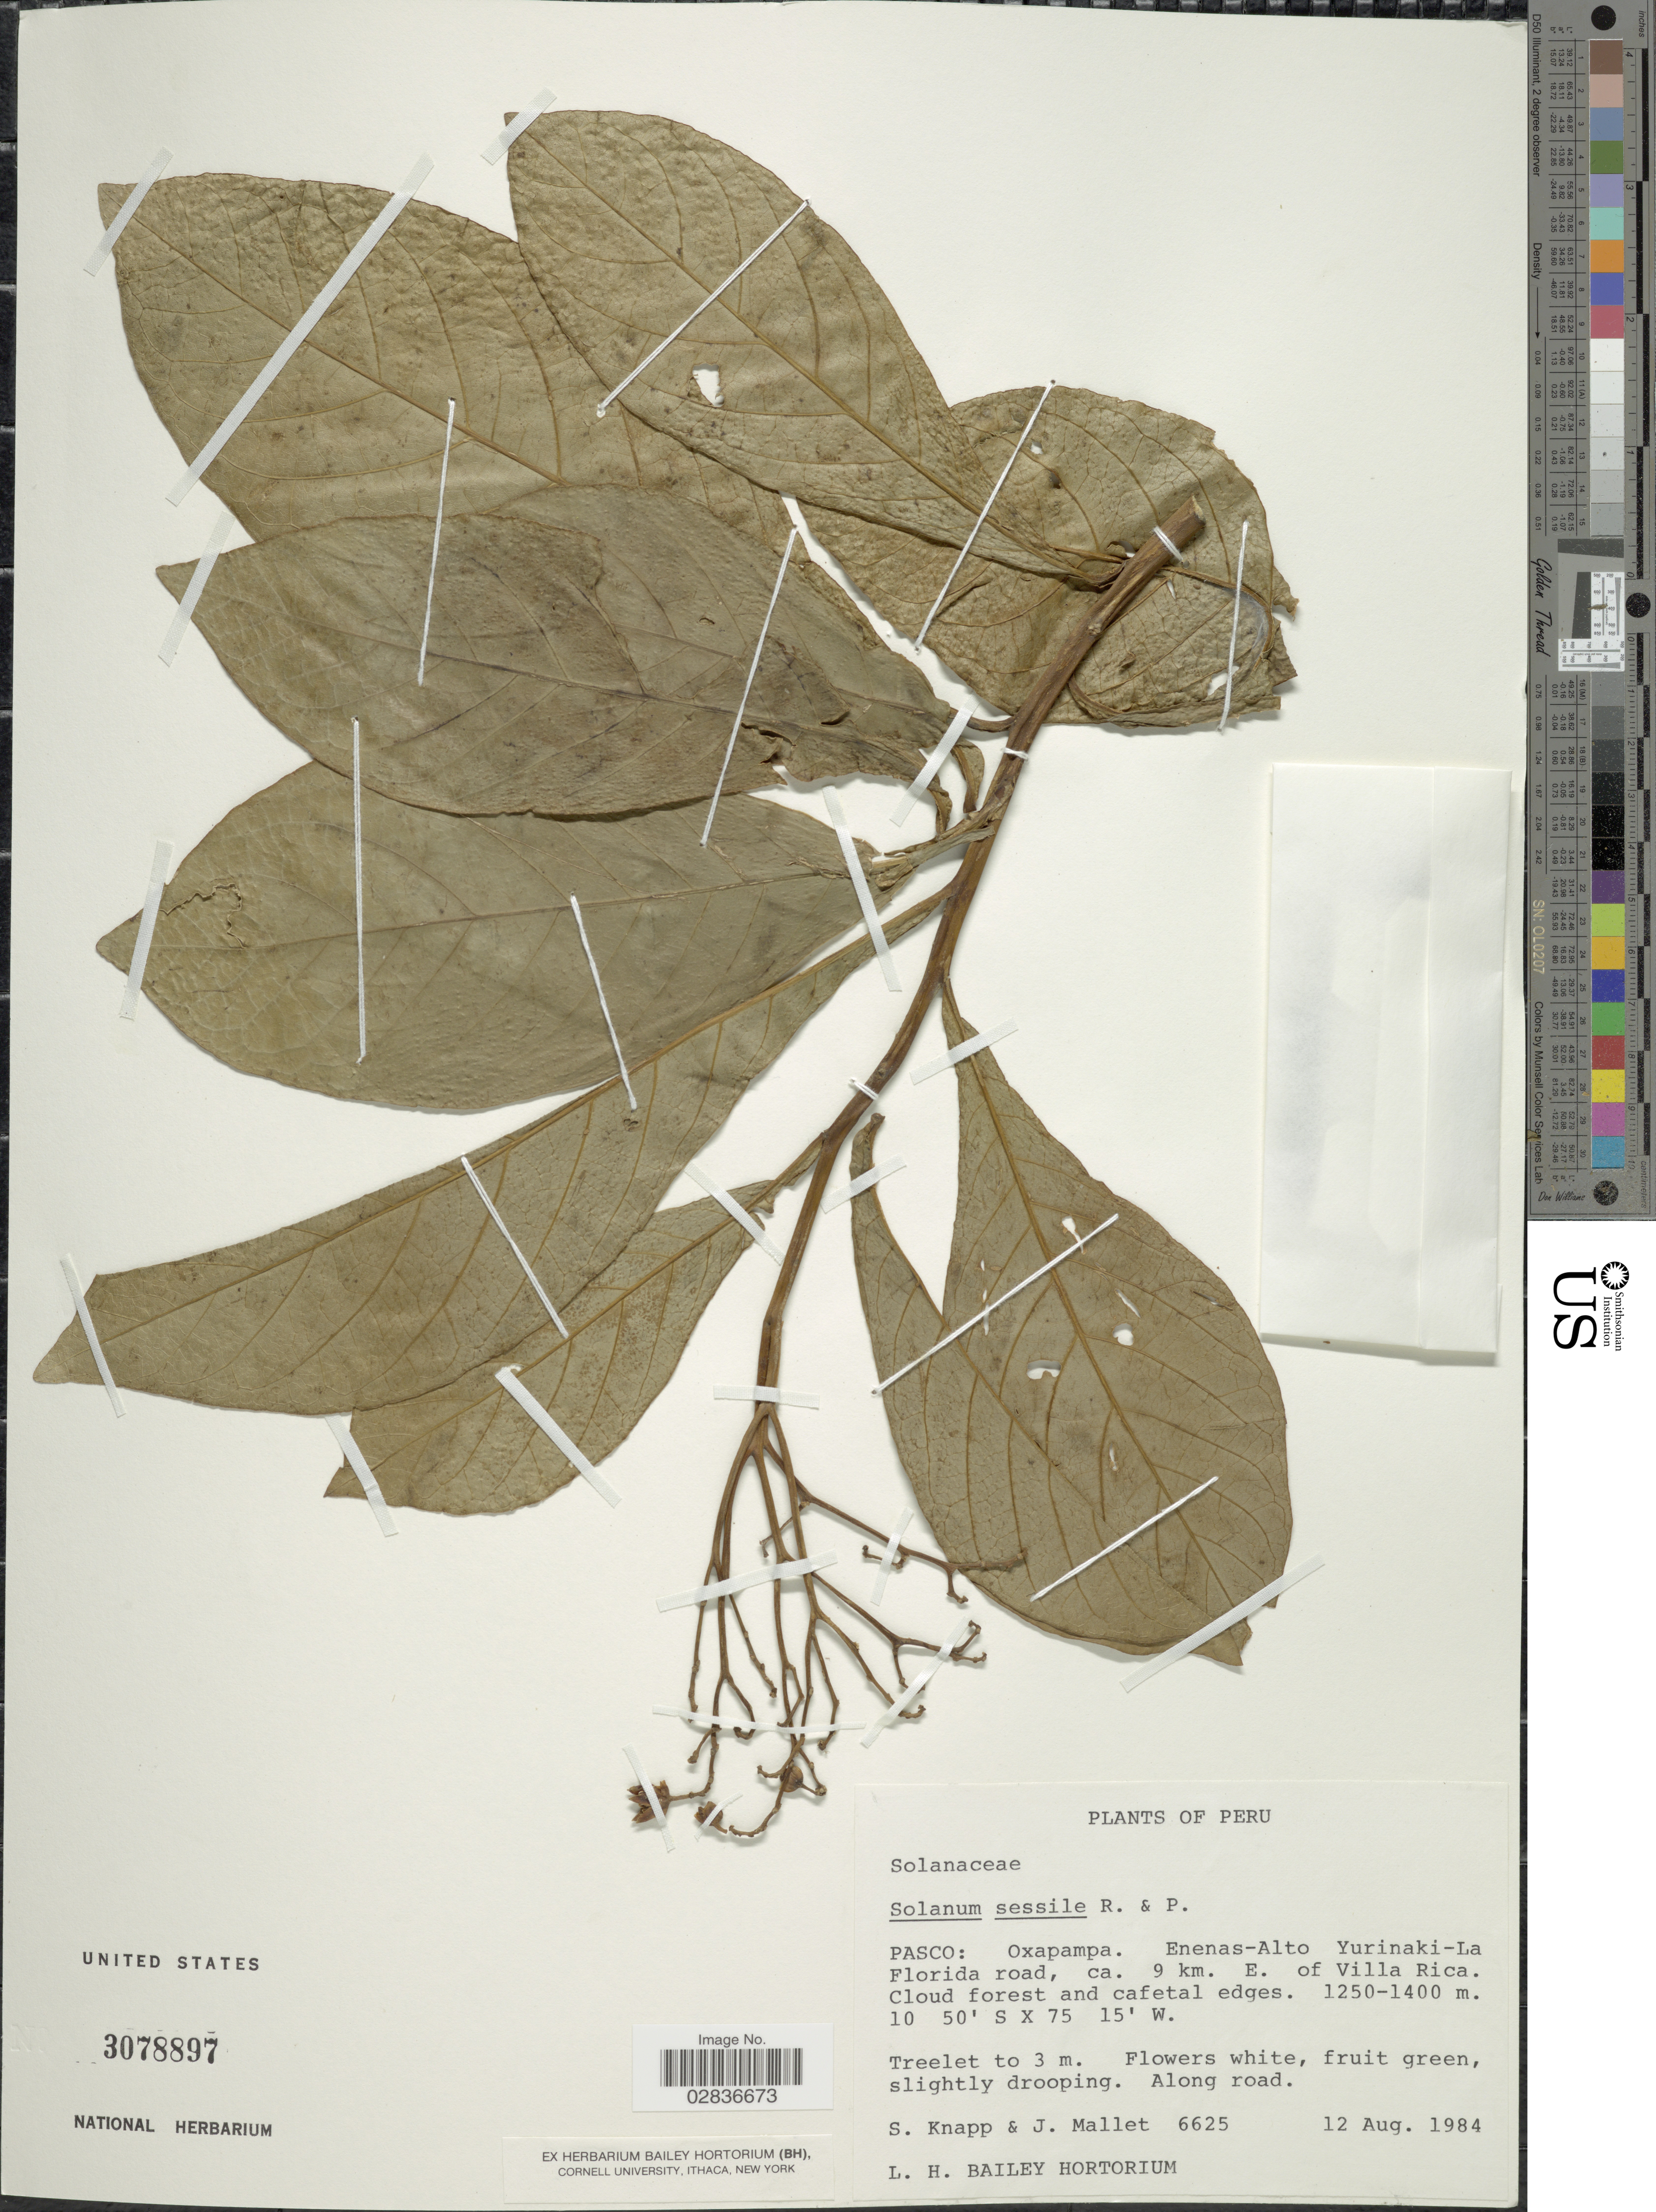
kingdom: Plantae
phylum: Tracheophyta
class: Magnoliopsida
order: Solanales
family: Solanaceae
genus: Solanum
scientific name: Solanum sessile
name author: Ruiz & Pav.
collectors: S. Knapp & J. Mallet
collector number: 6625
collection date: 1984-08-12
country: Peru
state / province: Pasco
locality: Pasco: Oxapampa. Enenas-Alto Yurinaki-La Florida road, ca. 9 km. E. of Villa Rica.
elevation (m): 1250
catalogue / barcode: US 3078897